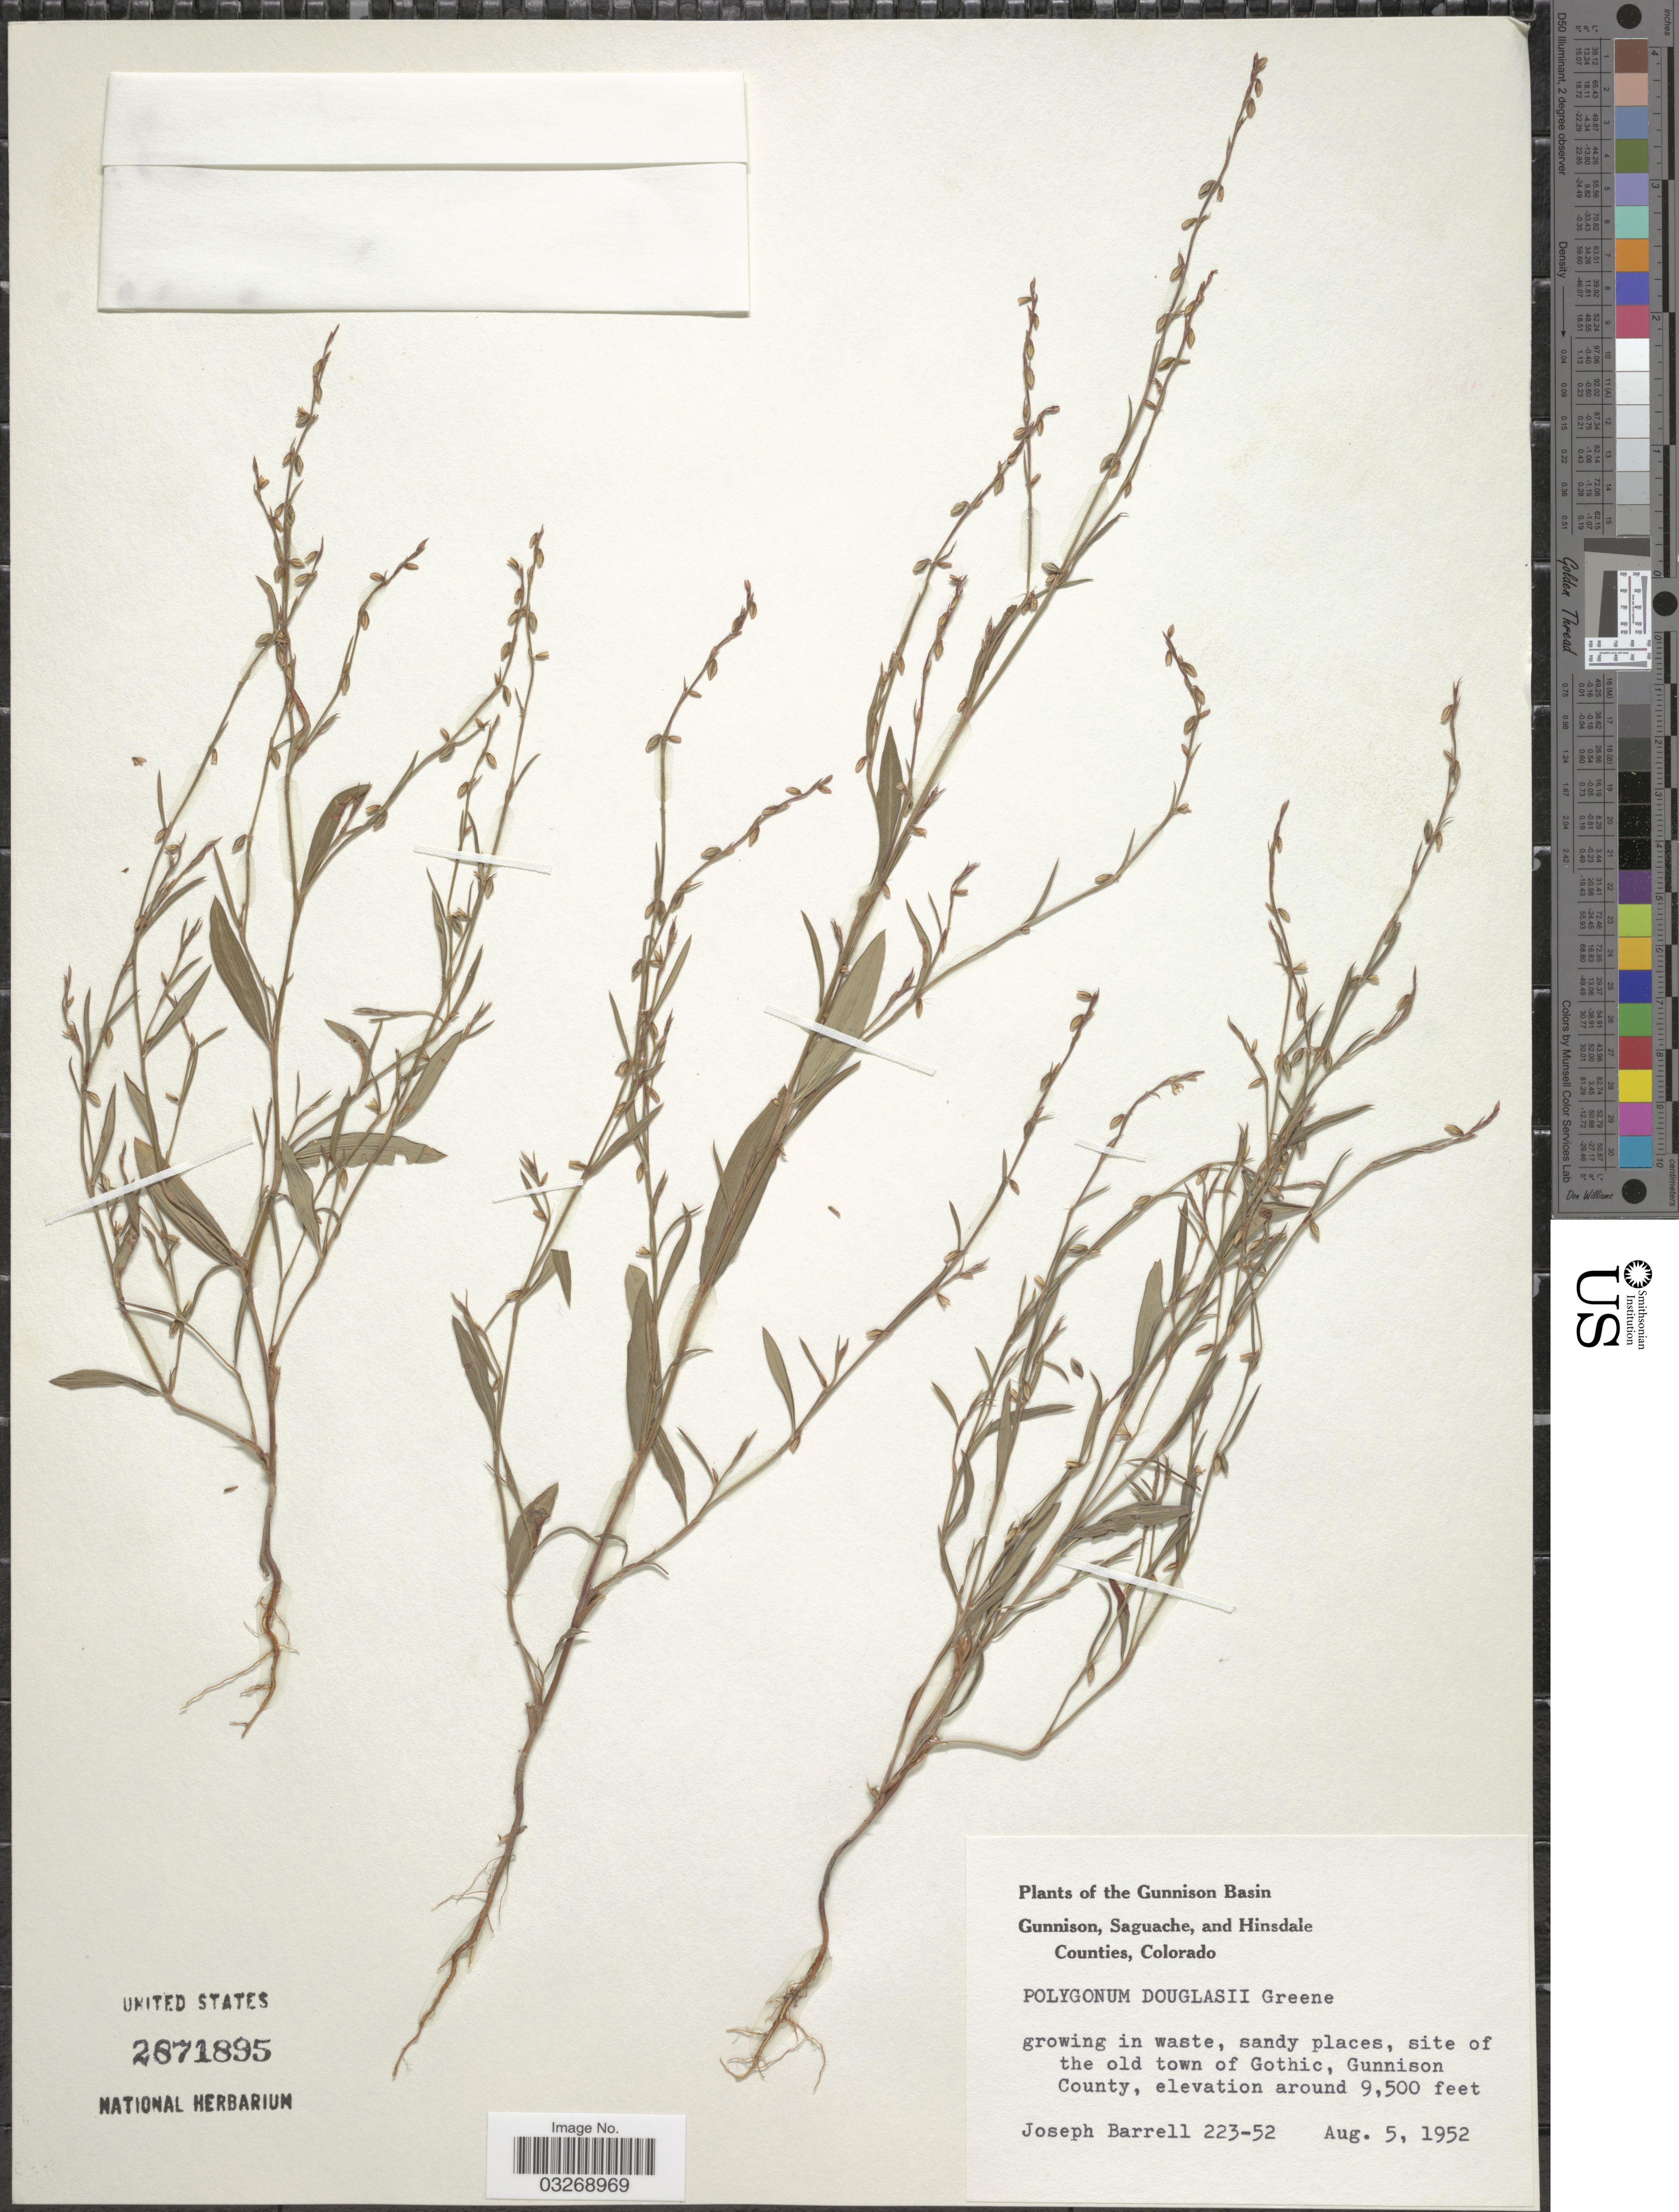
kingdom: Plantae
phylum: Tracheophyta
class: Magnoliopsida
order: Caryophyllales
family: Polygonaceae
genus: Polygonum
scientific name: Polygonum douglasii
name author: Greene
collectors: J. Barrell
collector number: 223-52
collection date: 1952-08-05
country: United States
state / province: Colorado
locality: The Gunnison Basin. Site of the old town of Gothic, Gunnison County.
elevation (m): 2896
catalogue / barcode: US 2871895